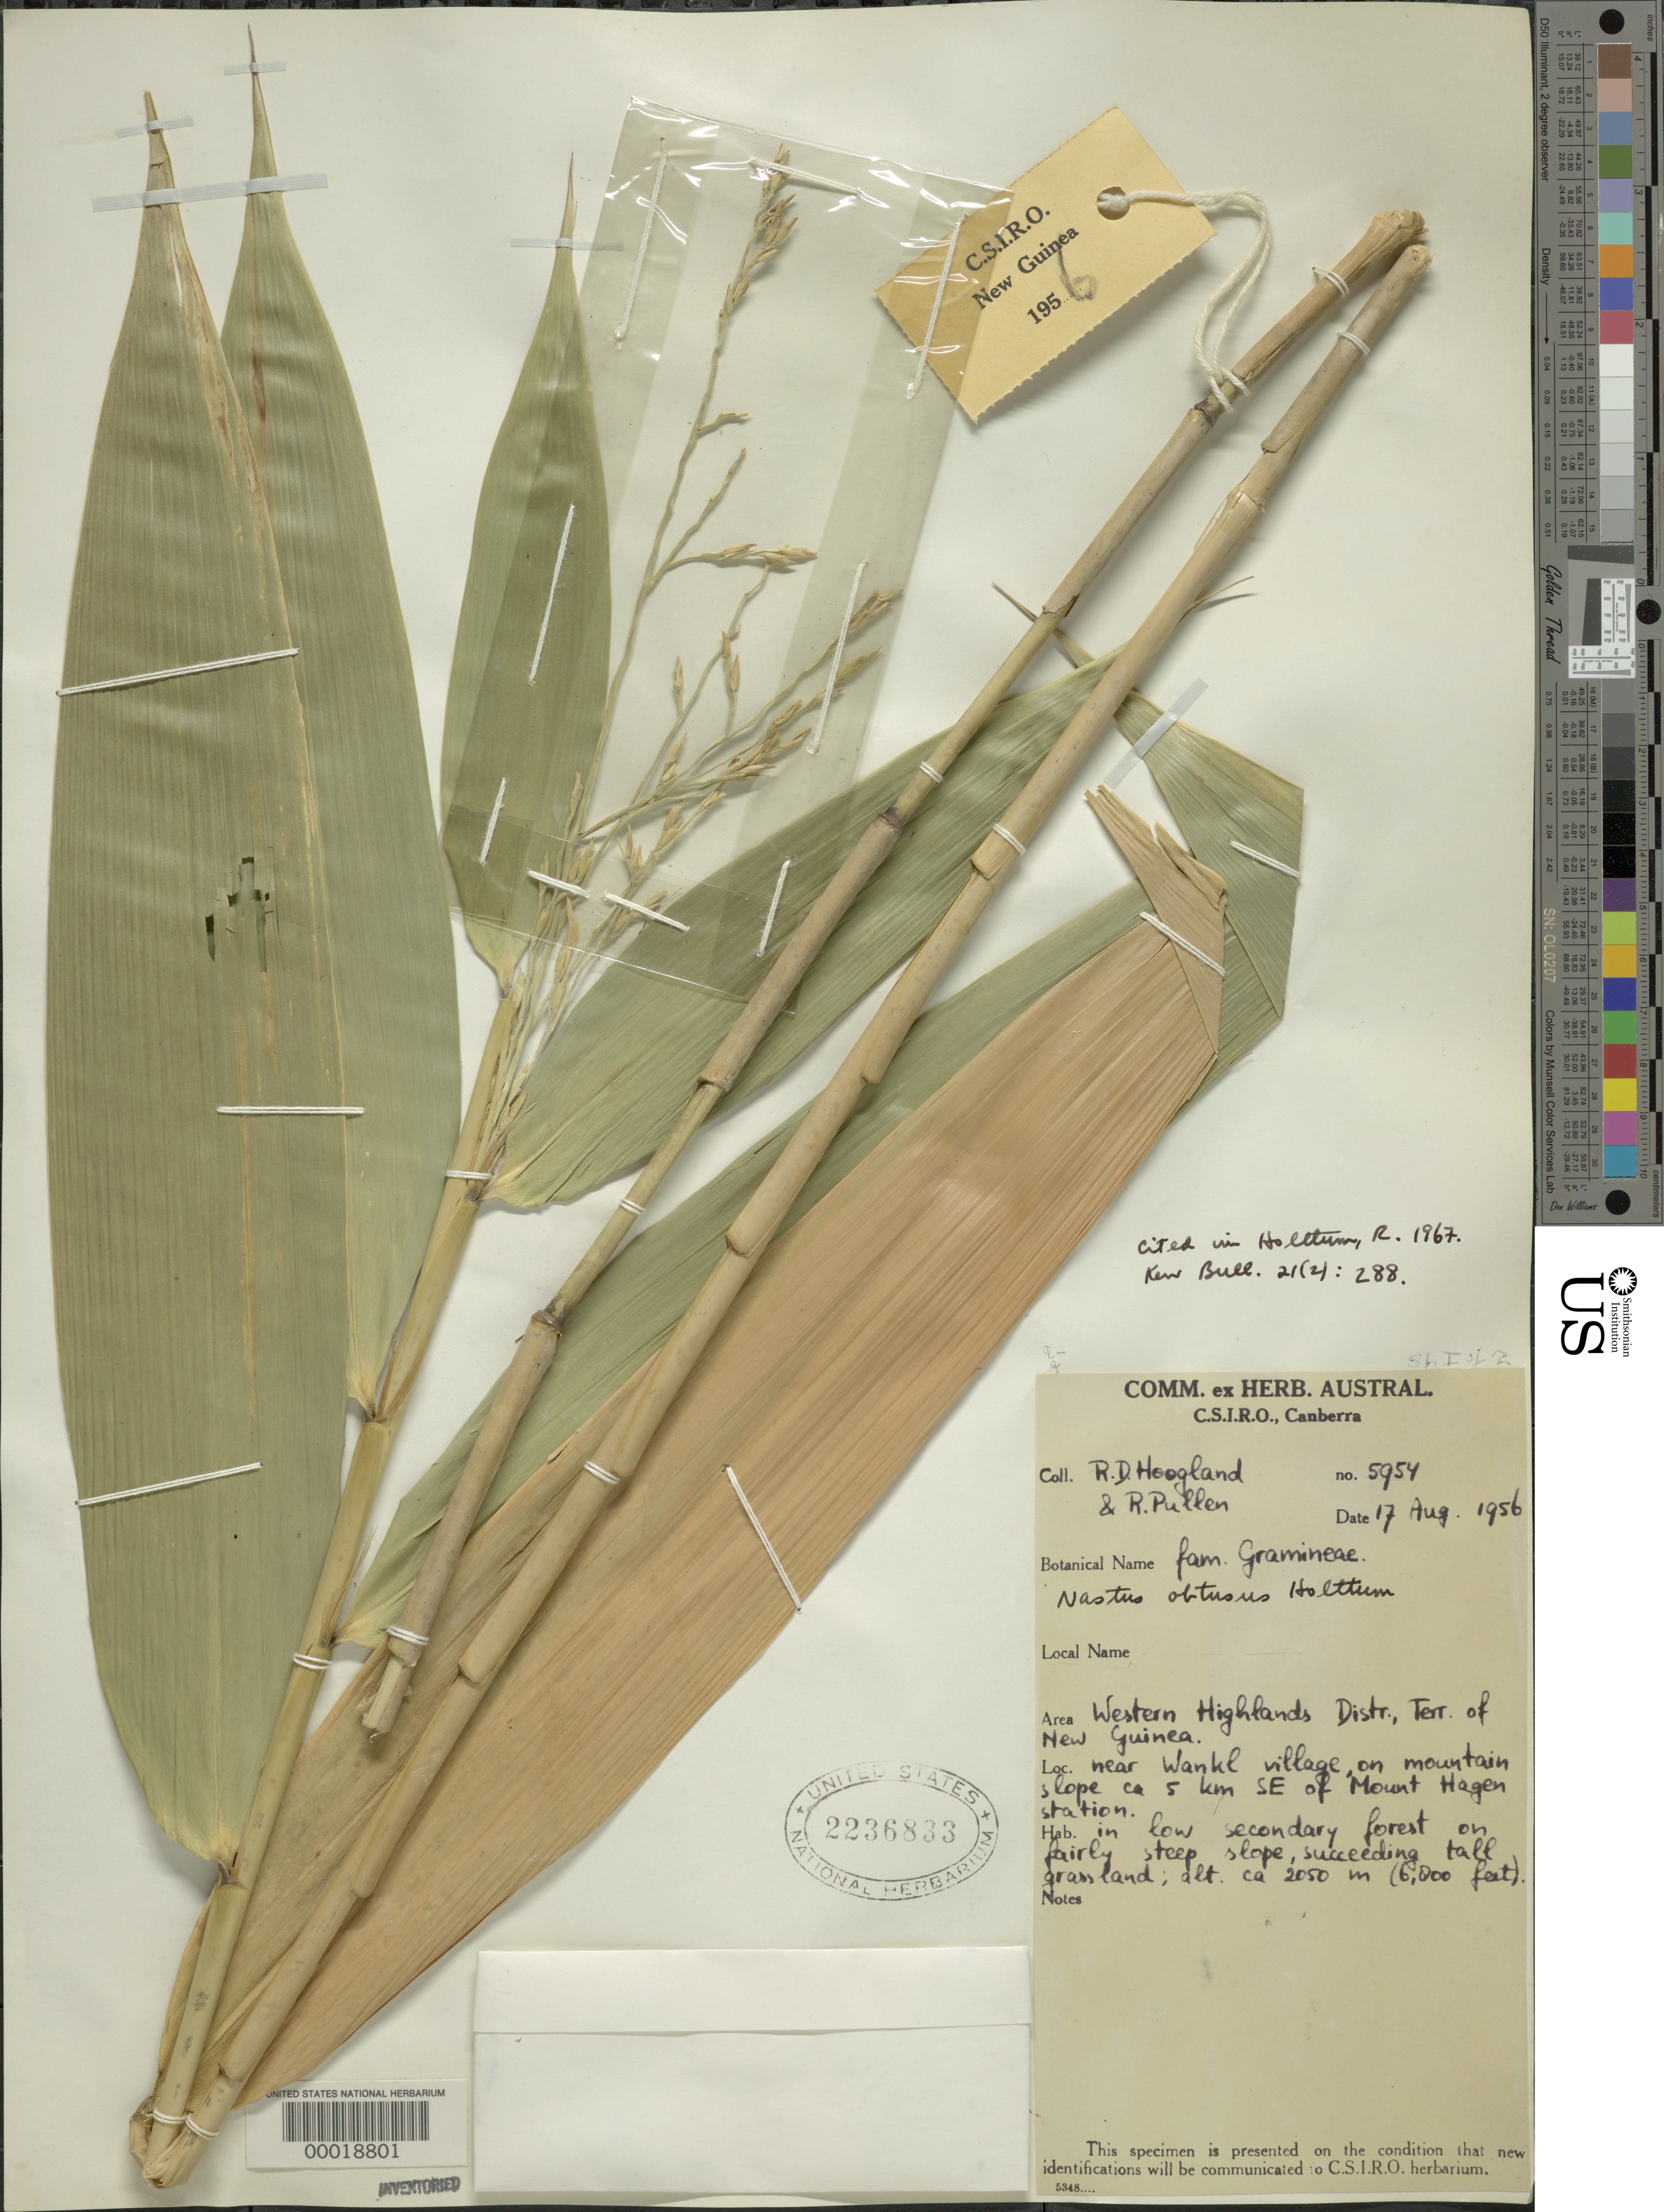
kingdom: Plantae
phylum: Tracheophyta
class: Liliopsida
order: Poales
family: Poaceae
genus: Nastus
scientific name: Nastus obtusus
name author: Holttum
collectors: R. D. Hoogland & R. Pullen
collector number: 5954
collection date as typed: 17 Aug 1956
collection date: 1956-08-17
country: Papua New Guinea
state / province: Western Highlands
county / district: Mount Hagen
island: New Guinea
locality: Wankl, mt. hagen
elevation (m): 2050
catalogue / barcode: US 2236833